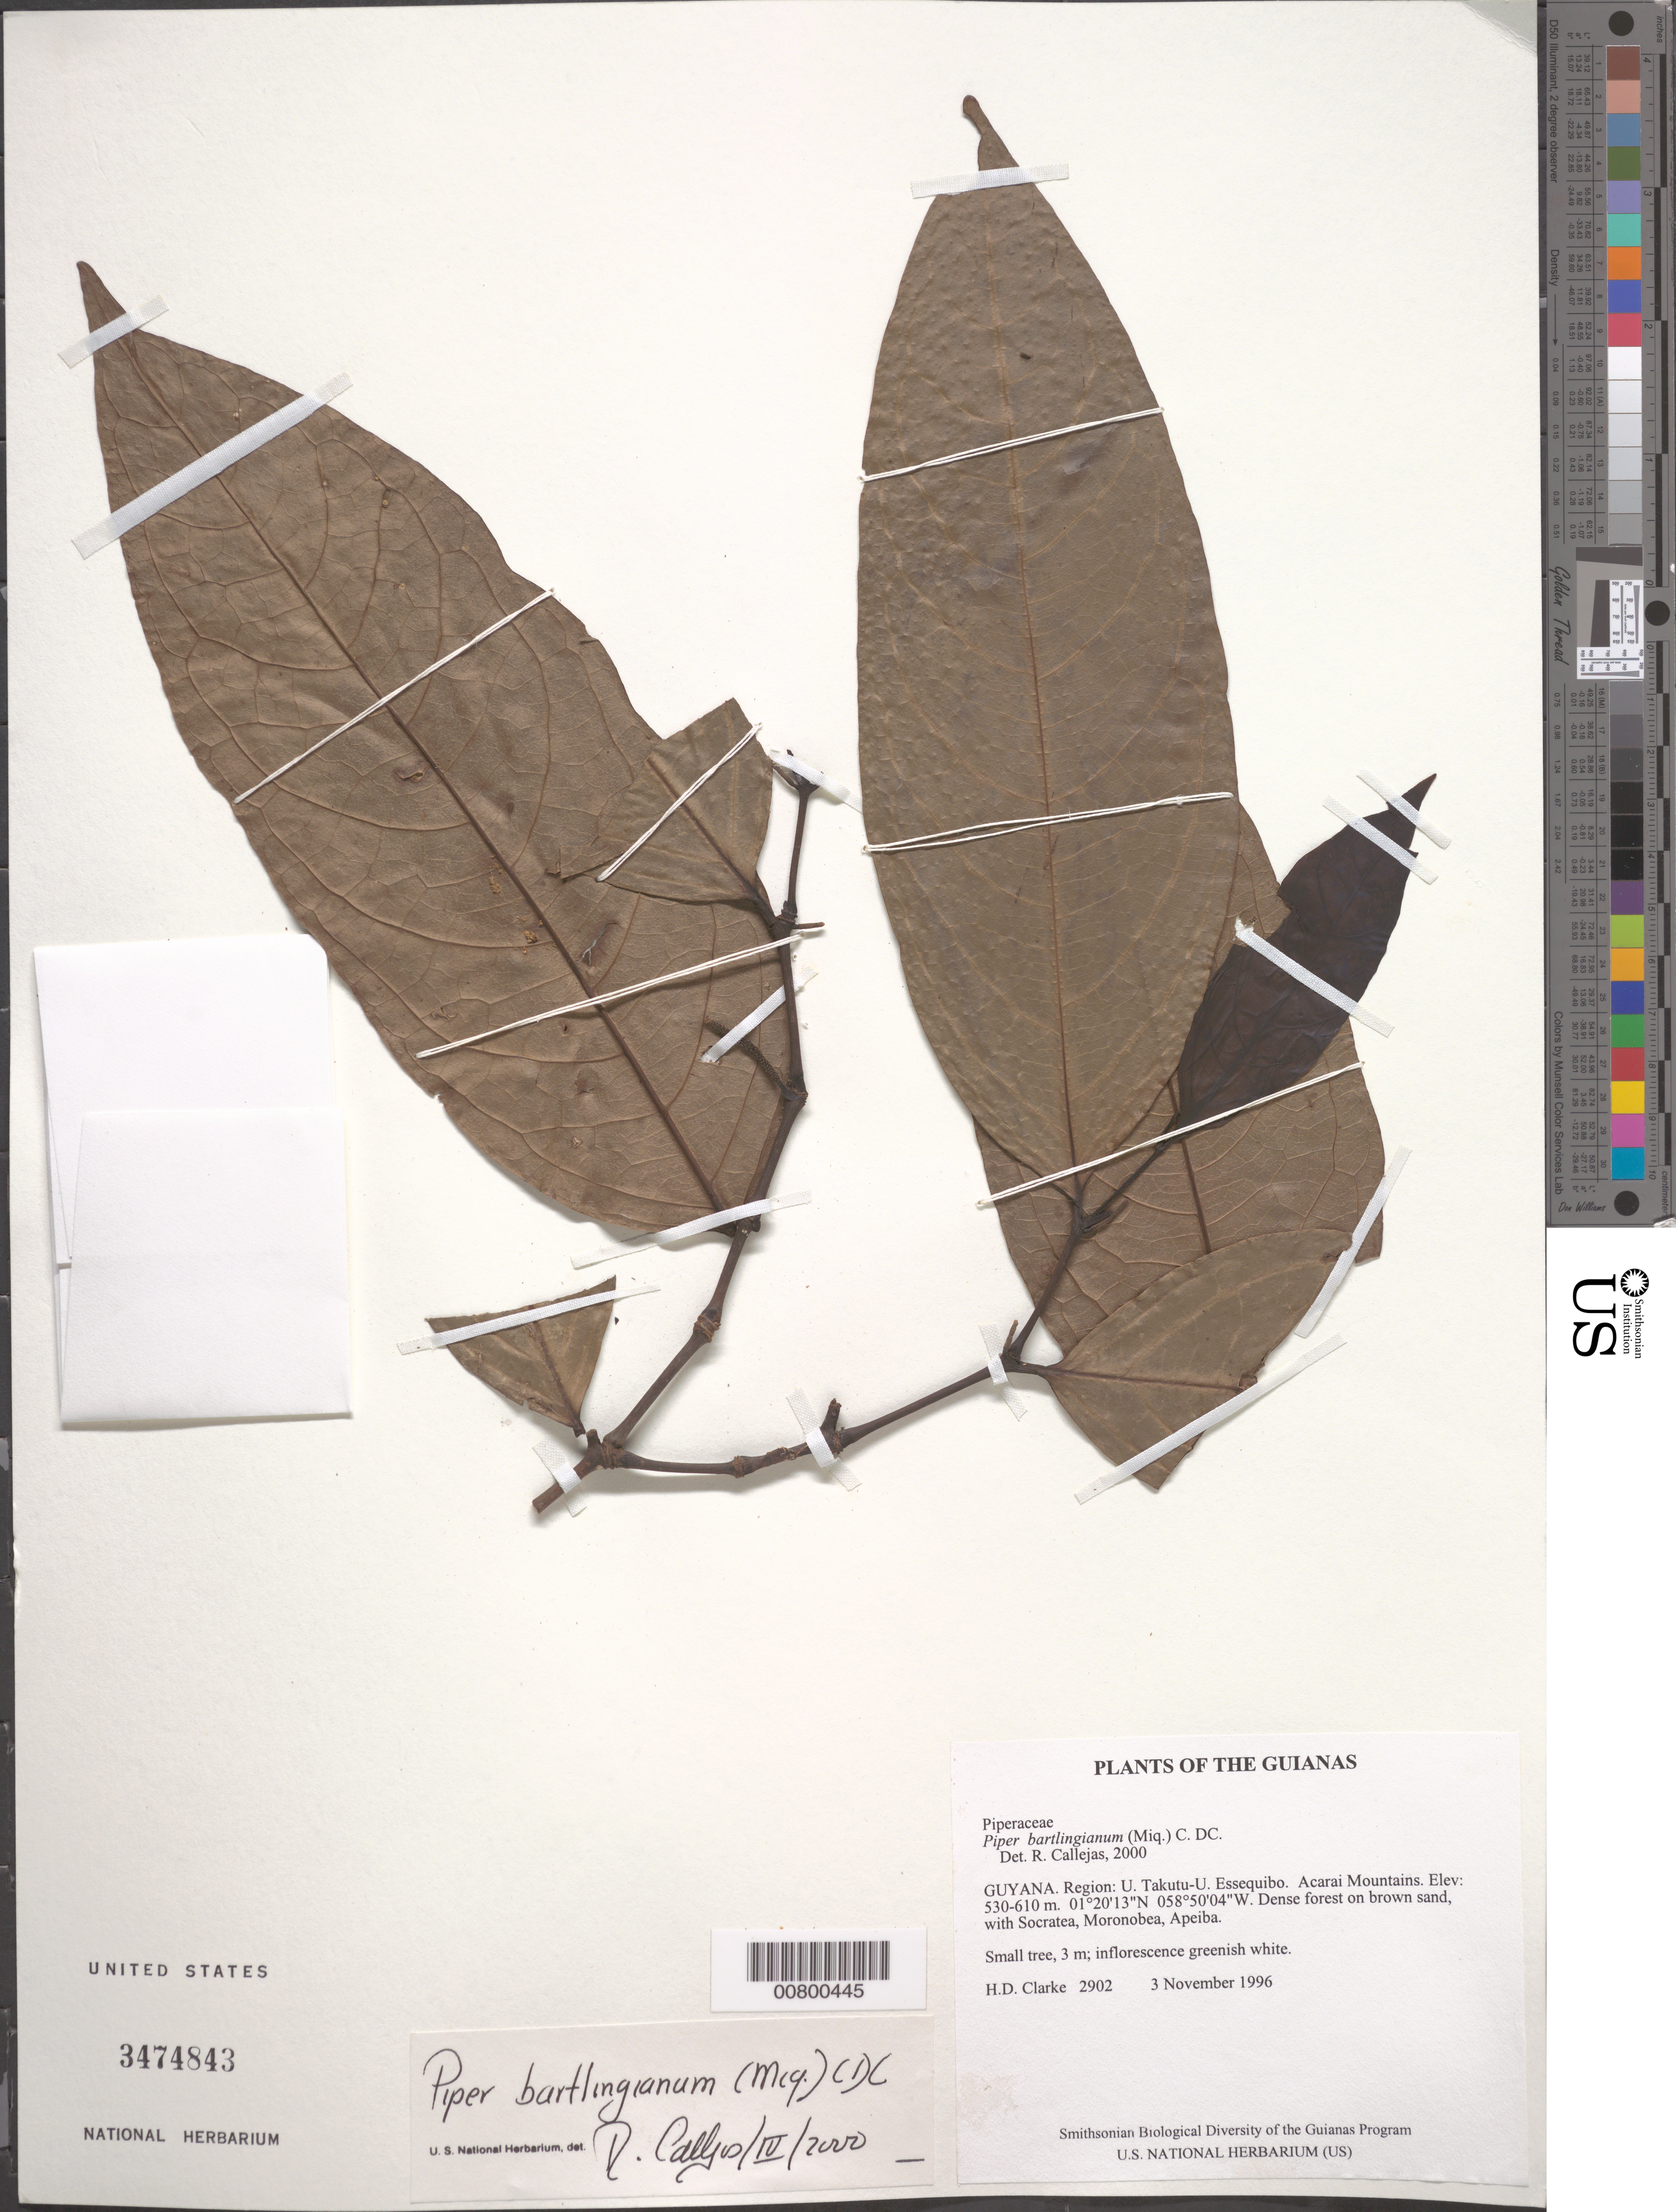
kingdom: Plantae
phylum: Tracheophyta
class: Magnoliopsida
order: Piperales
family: Piperaceae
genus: Piper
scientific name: Piper bartlingianum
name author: (Miq.) C. DC.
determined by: Callejas, Ricardo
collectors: H. D. Clarke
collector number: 2902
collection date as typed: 3 November 1996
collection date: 1996-11-03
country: Guyana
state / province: U. Takutu-U. Essequibo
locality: Acarai Mountains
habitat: Dense forest on brown sand, with Socratea, Moronobea, Apeiba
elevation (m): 530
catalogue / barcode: US 3474843